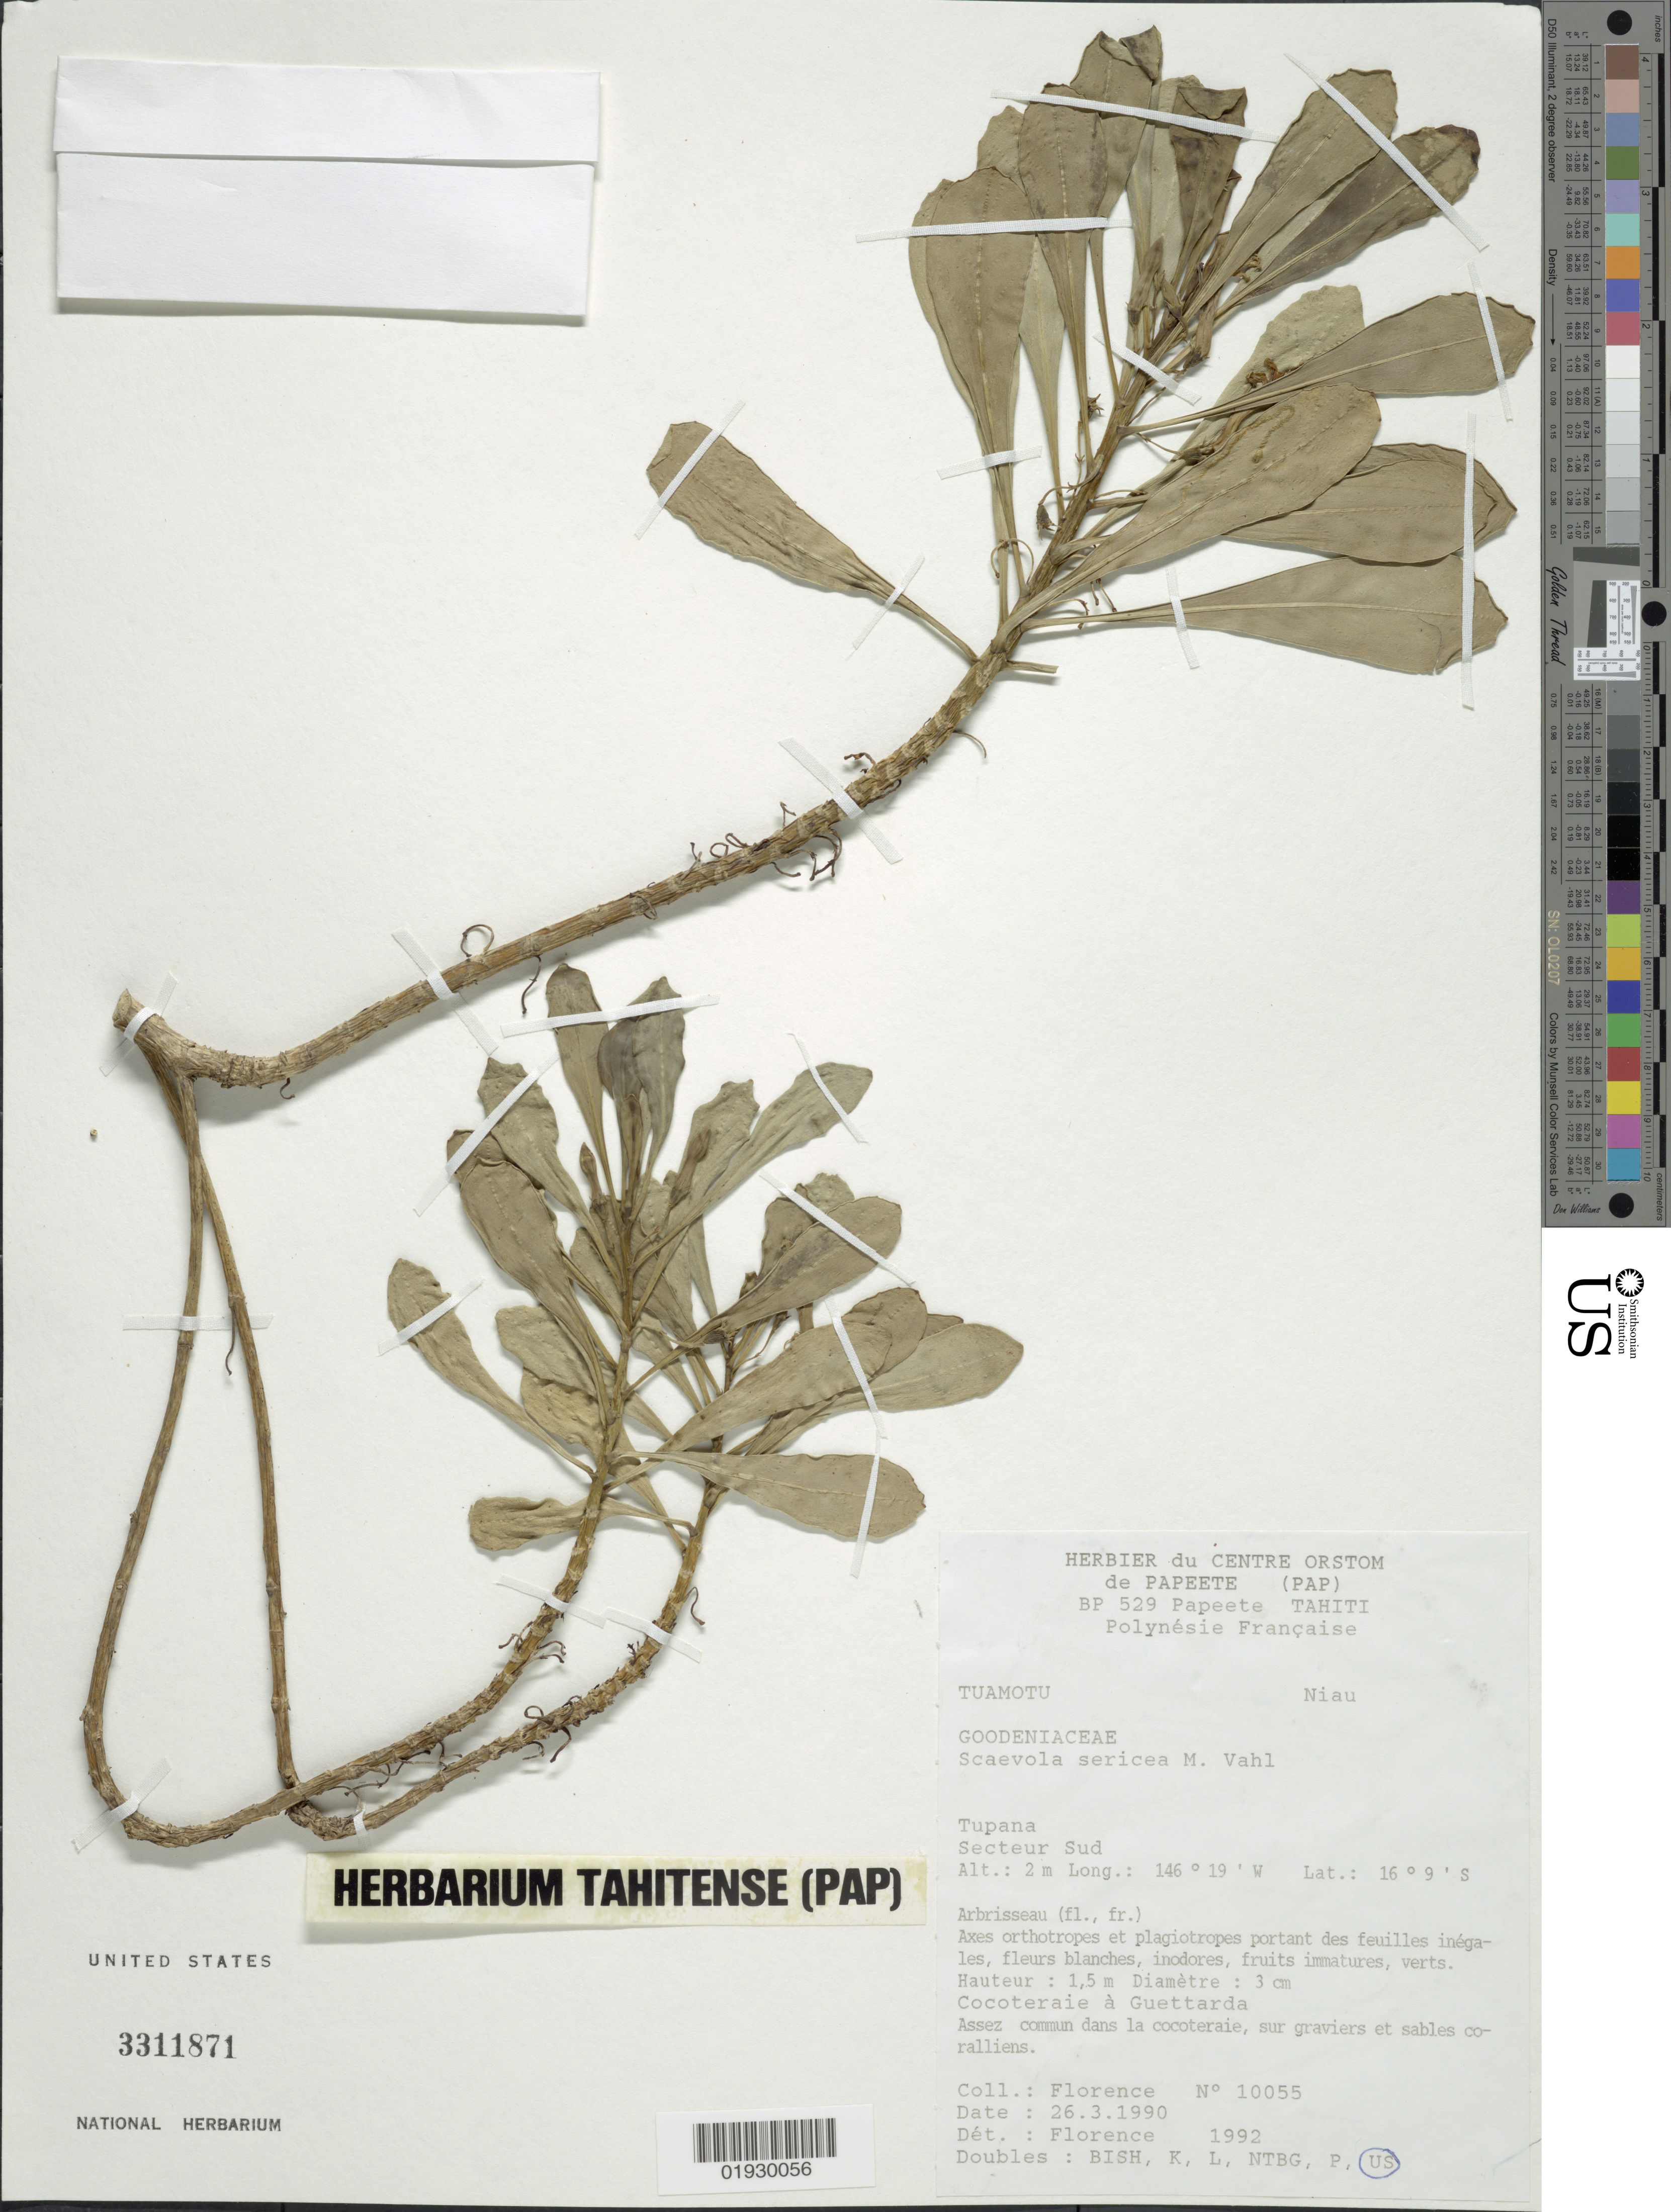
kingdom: Plantae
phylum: Tracheophyta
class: Magnoliopsida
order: Asterales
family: Goodeniaceae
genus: Scaevola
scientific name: Scaevola taccada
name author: (Gaertn.) Roxb.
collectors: -. Florence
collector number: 10055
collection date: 1990-03-26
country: French Polynesia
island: Niau Atoll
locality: Tuamotu, Niau, Tupana, Secteur Sud.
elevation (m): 2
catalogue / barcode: US 3311871